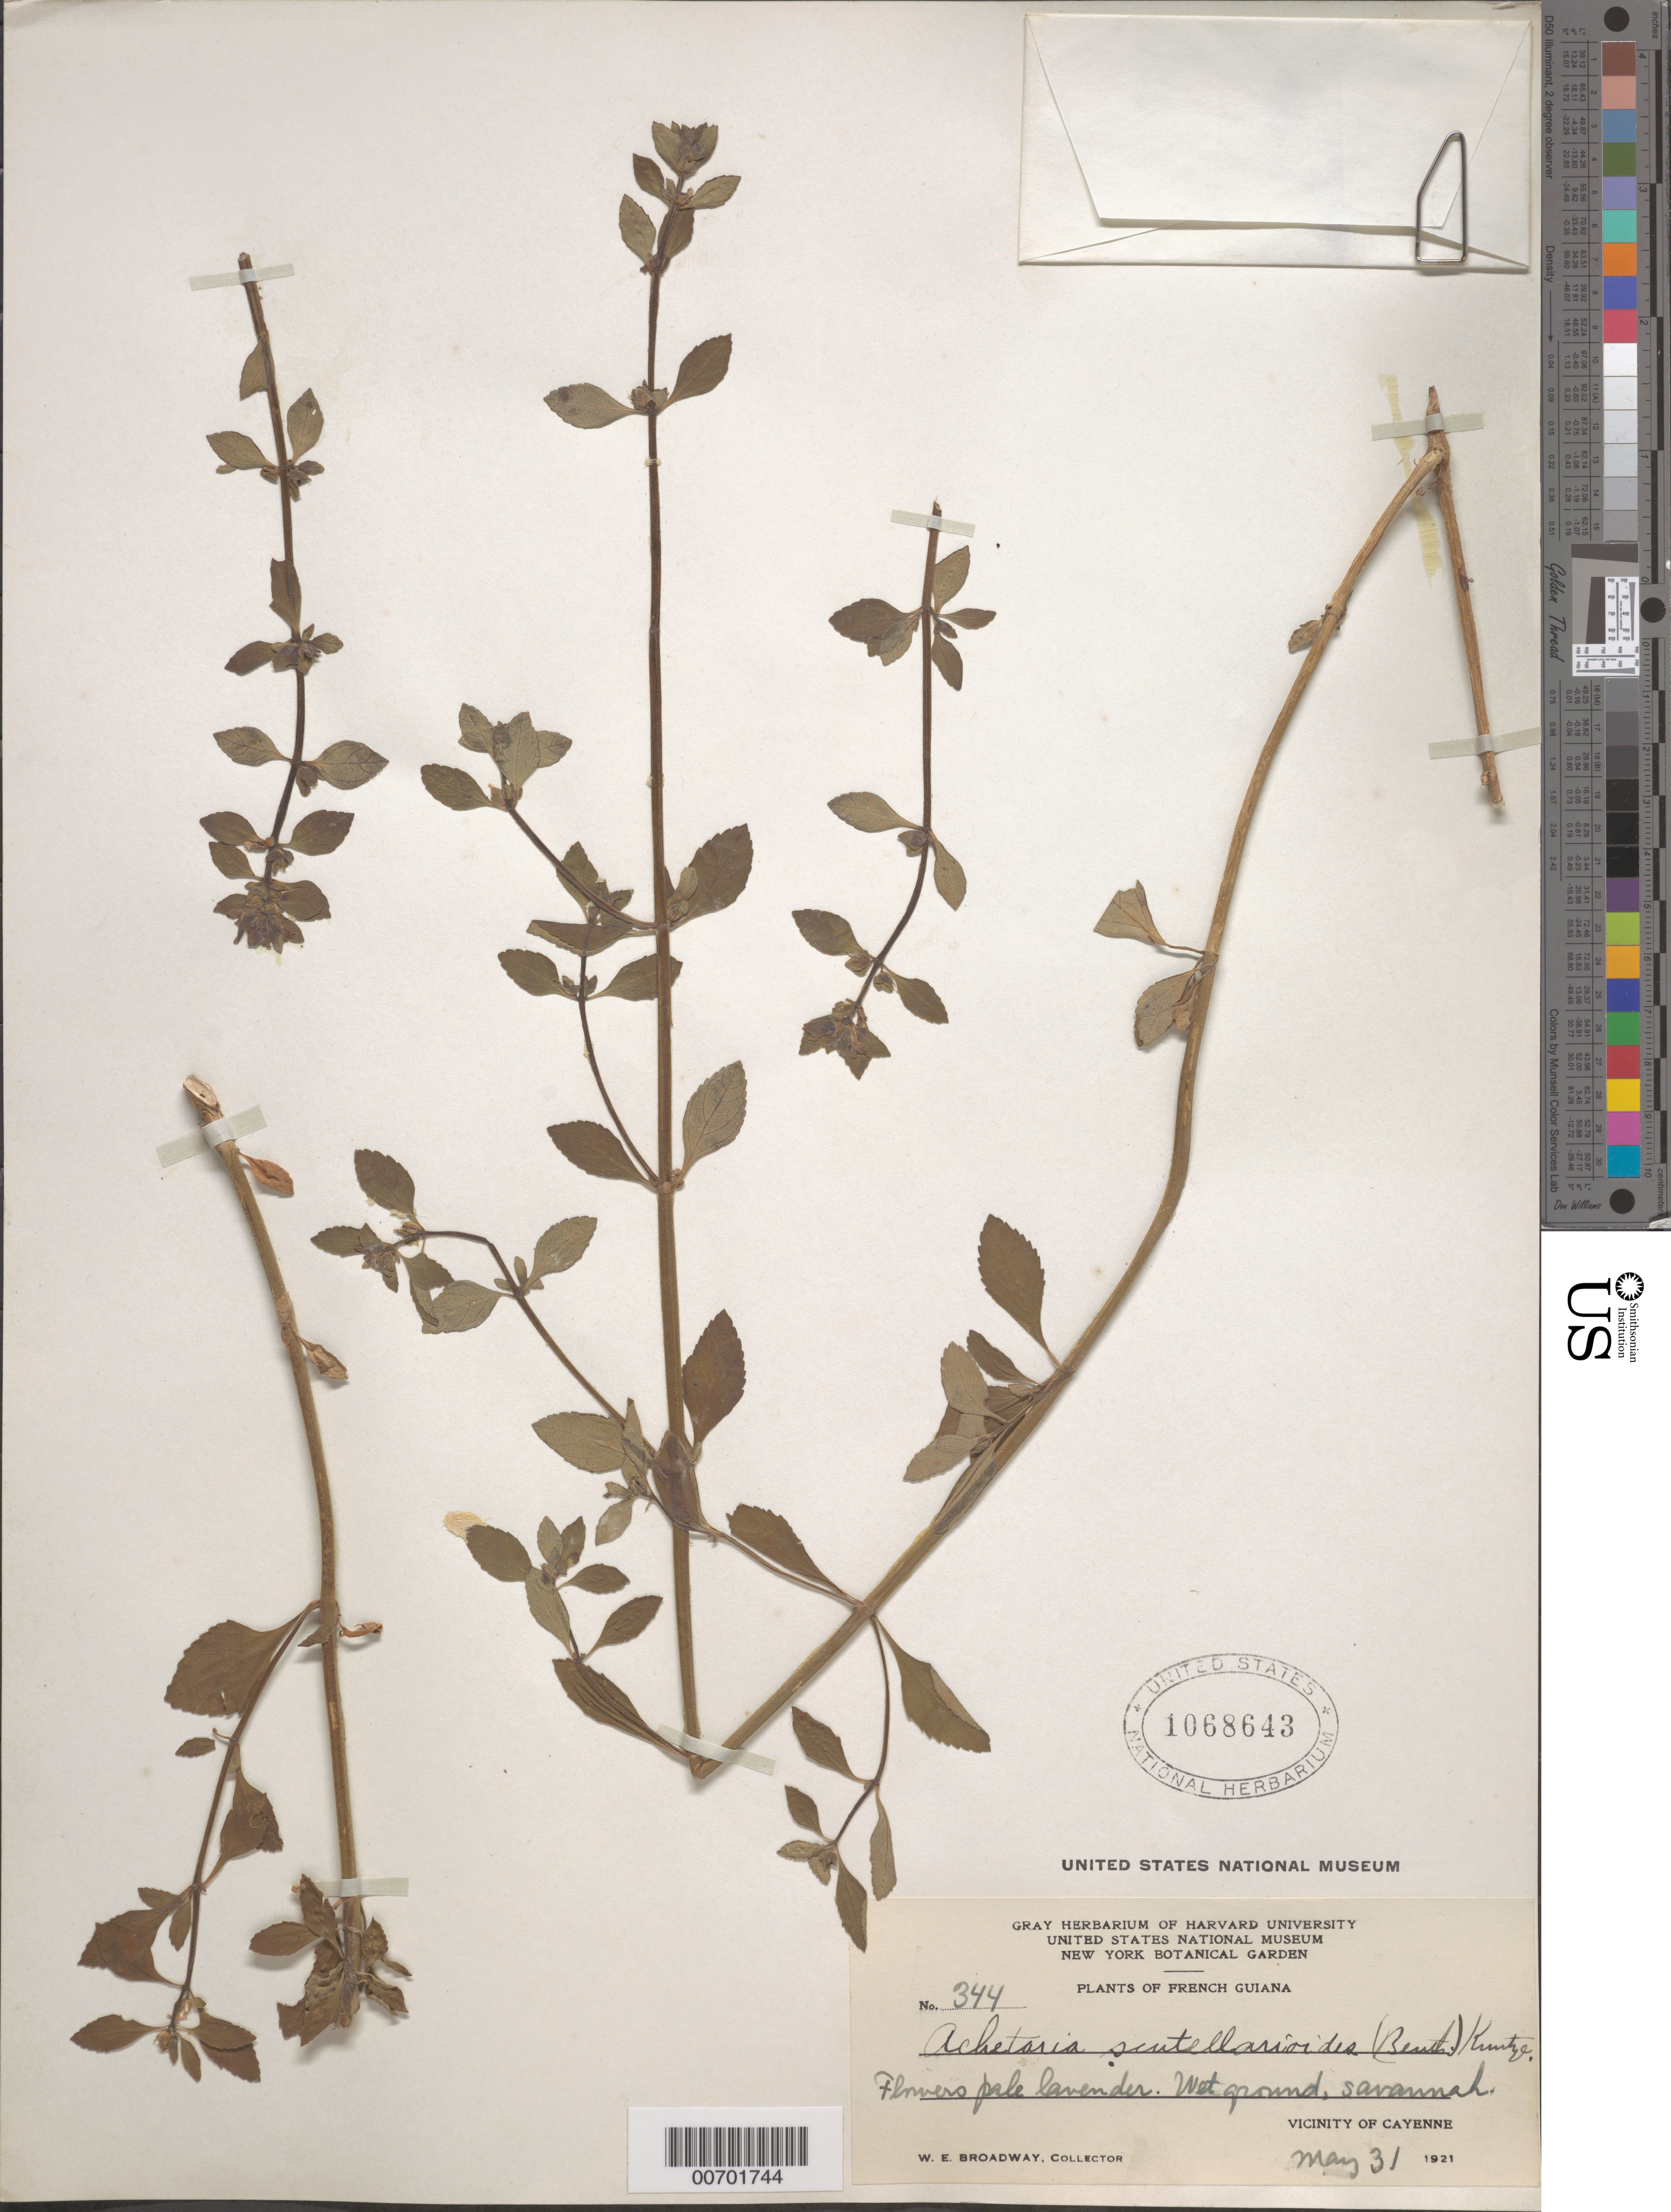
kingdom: Plantae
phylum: Tracheophyta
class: Magnoliopsida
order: Lamiales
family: Plantaginaceae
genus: Matourea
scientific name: Matourea scutellarioides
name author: (Benth.) Colletta & V.C. Souza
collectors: W. E. Broadway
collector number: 344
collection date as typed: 31-May-21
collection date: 1921-05-31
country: French Guiana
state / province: Cayenne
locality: Cayenne, vic.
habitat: Savanna, wet ground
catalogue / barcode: US 1068643